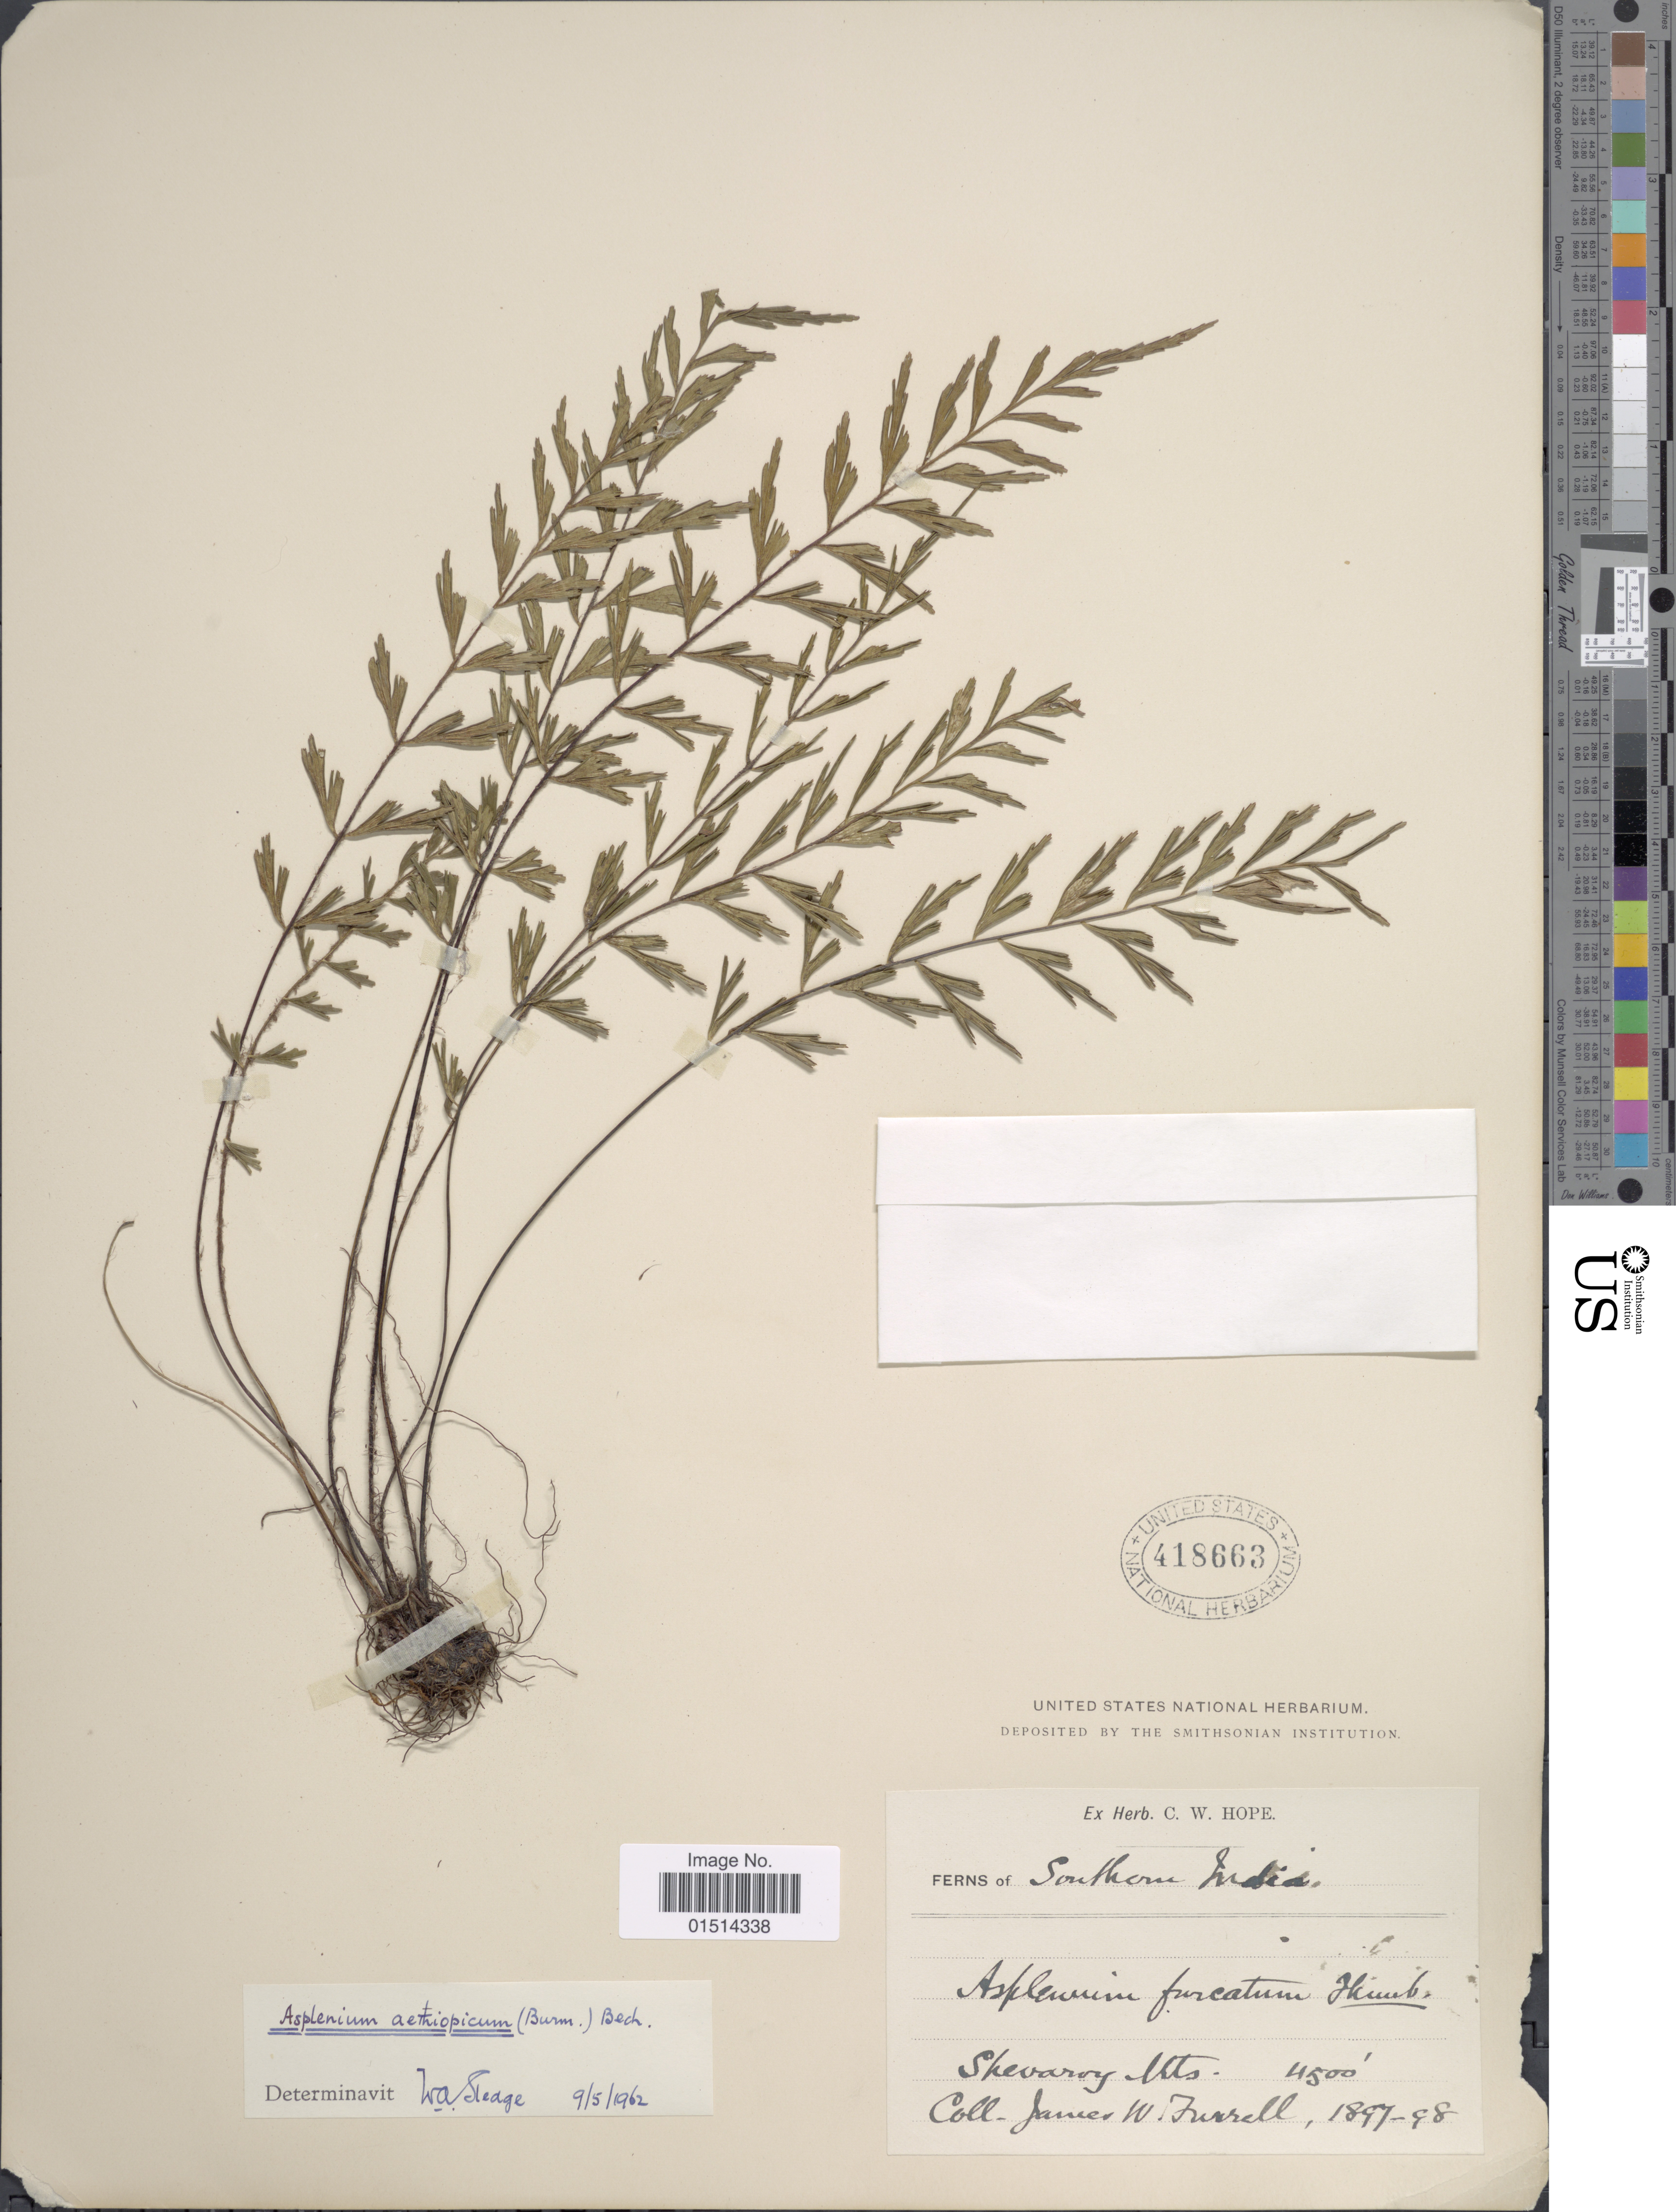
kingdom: Plantae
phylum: Tracheophyta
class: Polypodiopsida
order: Polypodiales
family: Aspleniaceae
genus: Asplenium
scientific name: Asplenium aethiopicum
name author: (Burm. f.) Bech.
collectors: J. Furrell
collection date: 1897/1898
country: India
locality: Southern India, Shevaroy Mts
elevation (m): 1372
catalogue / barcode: US 418663